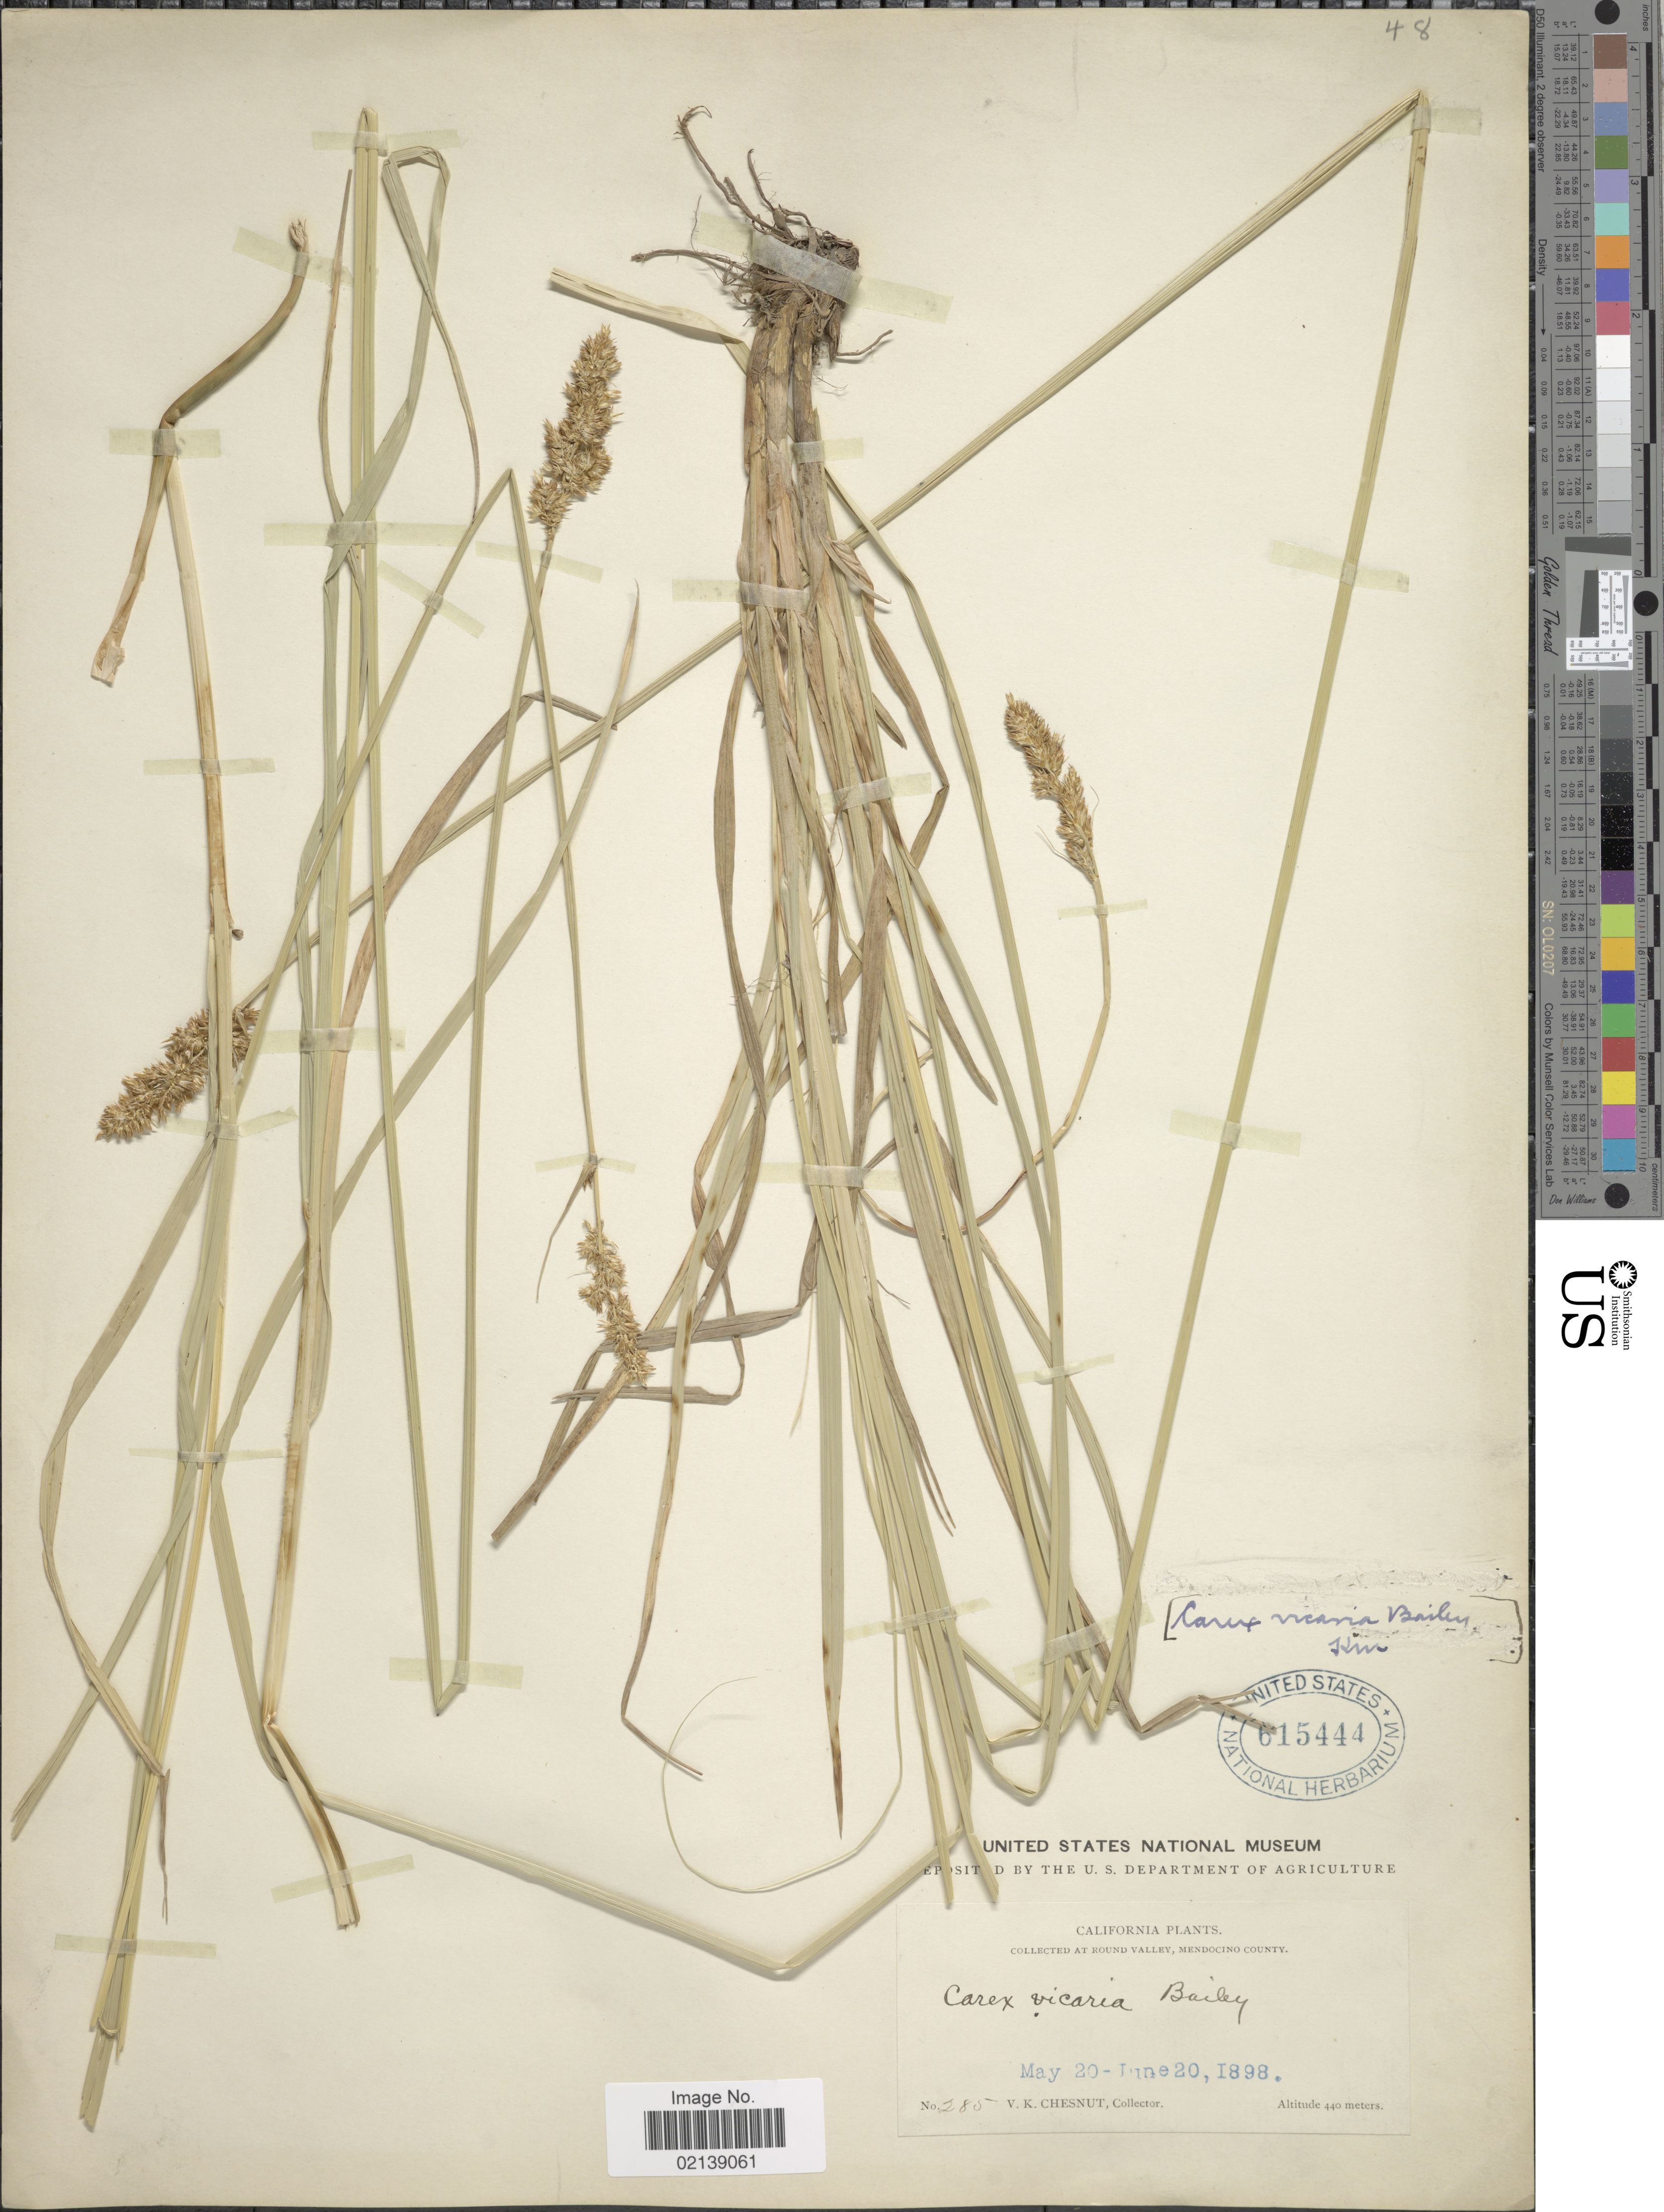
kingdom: Plantae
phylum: Tracheophyta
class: Liliopsida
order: Poales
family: Cyperaceae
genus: Carex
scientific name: Carex densa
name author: (L.H. Bailey) L.H. Bailey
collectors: V. Chesnut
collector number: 285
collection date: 1898-05-20/1898-06-20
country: United States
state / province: California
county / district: Mendocino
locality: At Round Valley, Mendocino County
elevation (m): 440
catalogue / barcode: US 615444